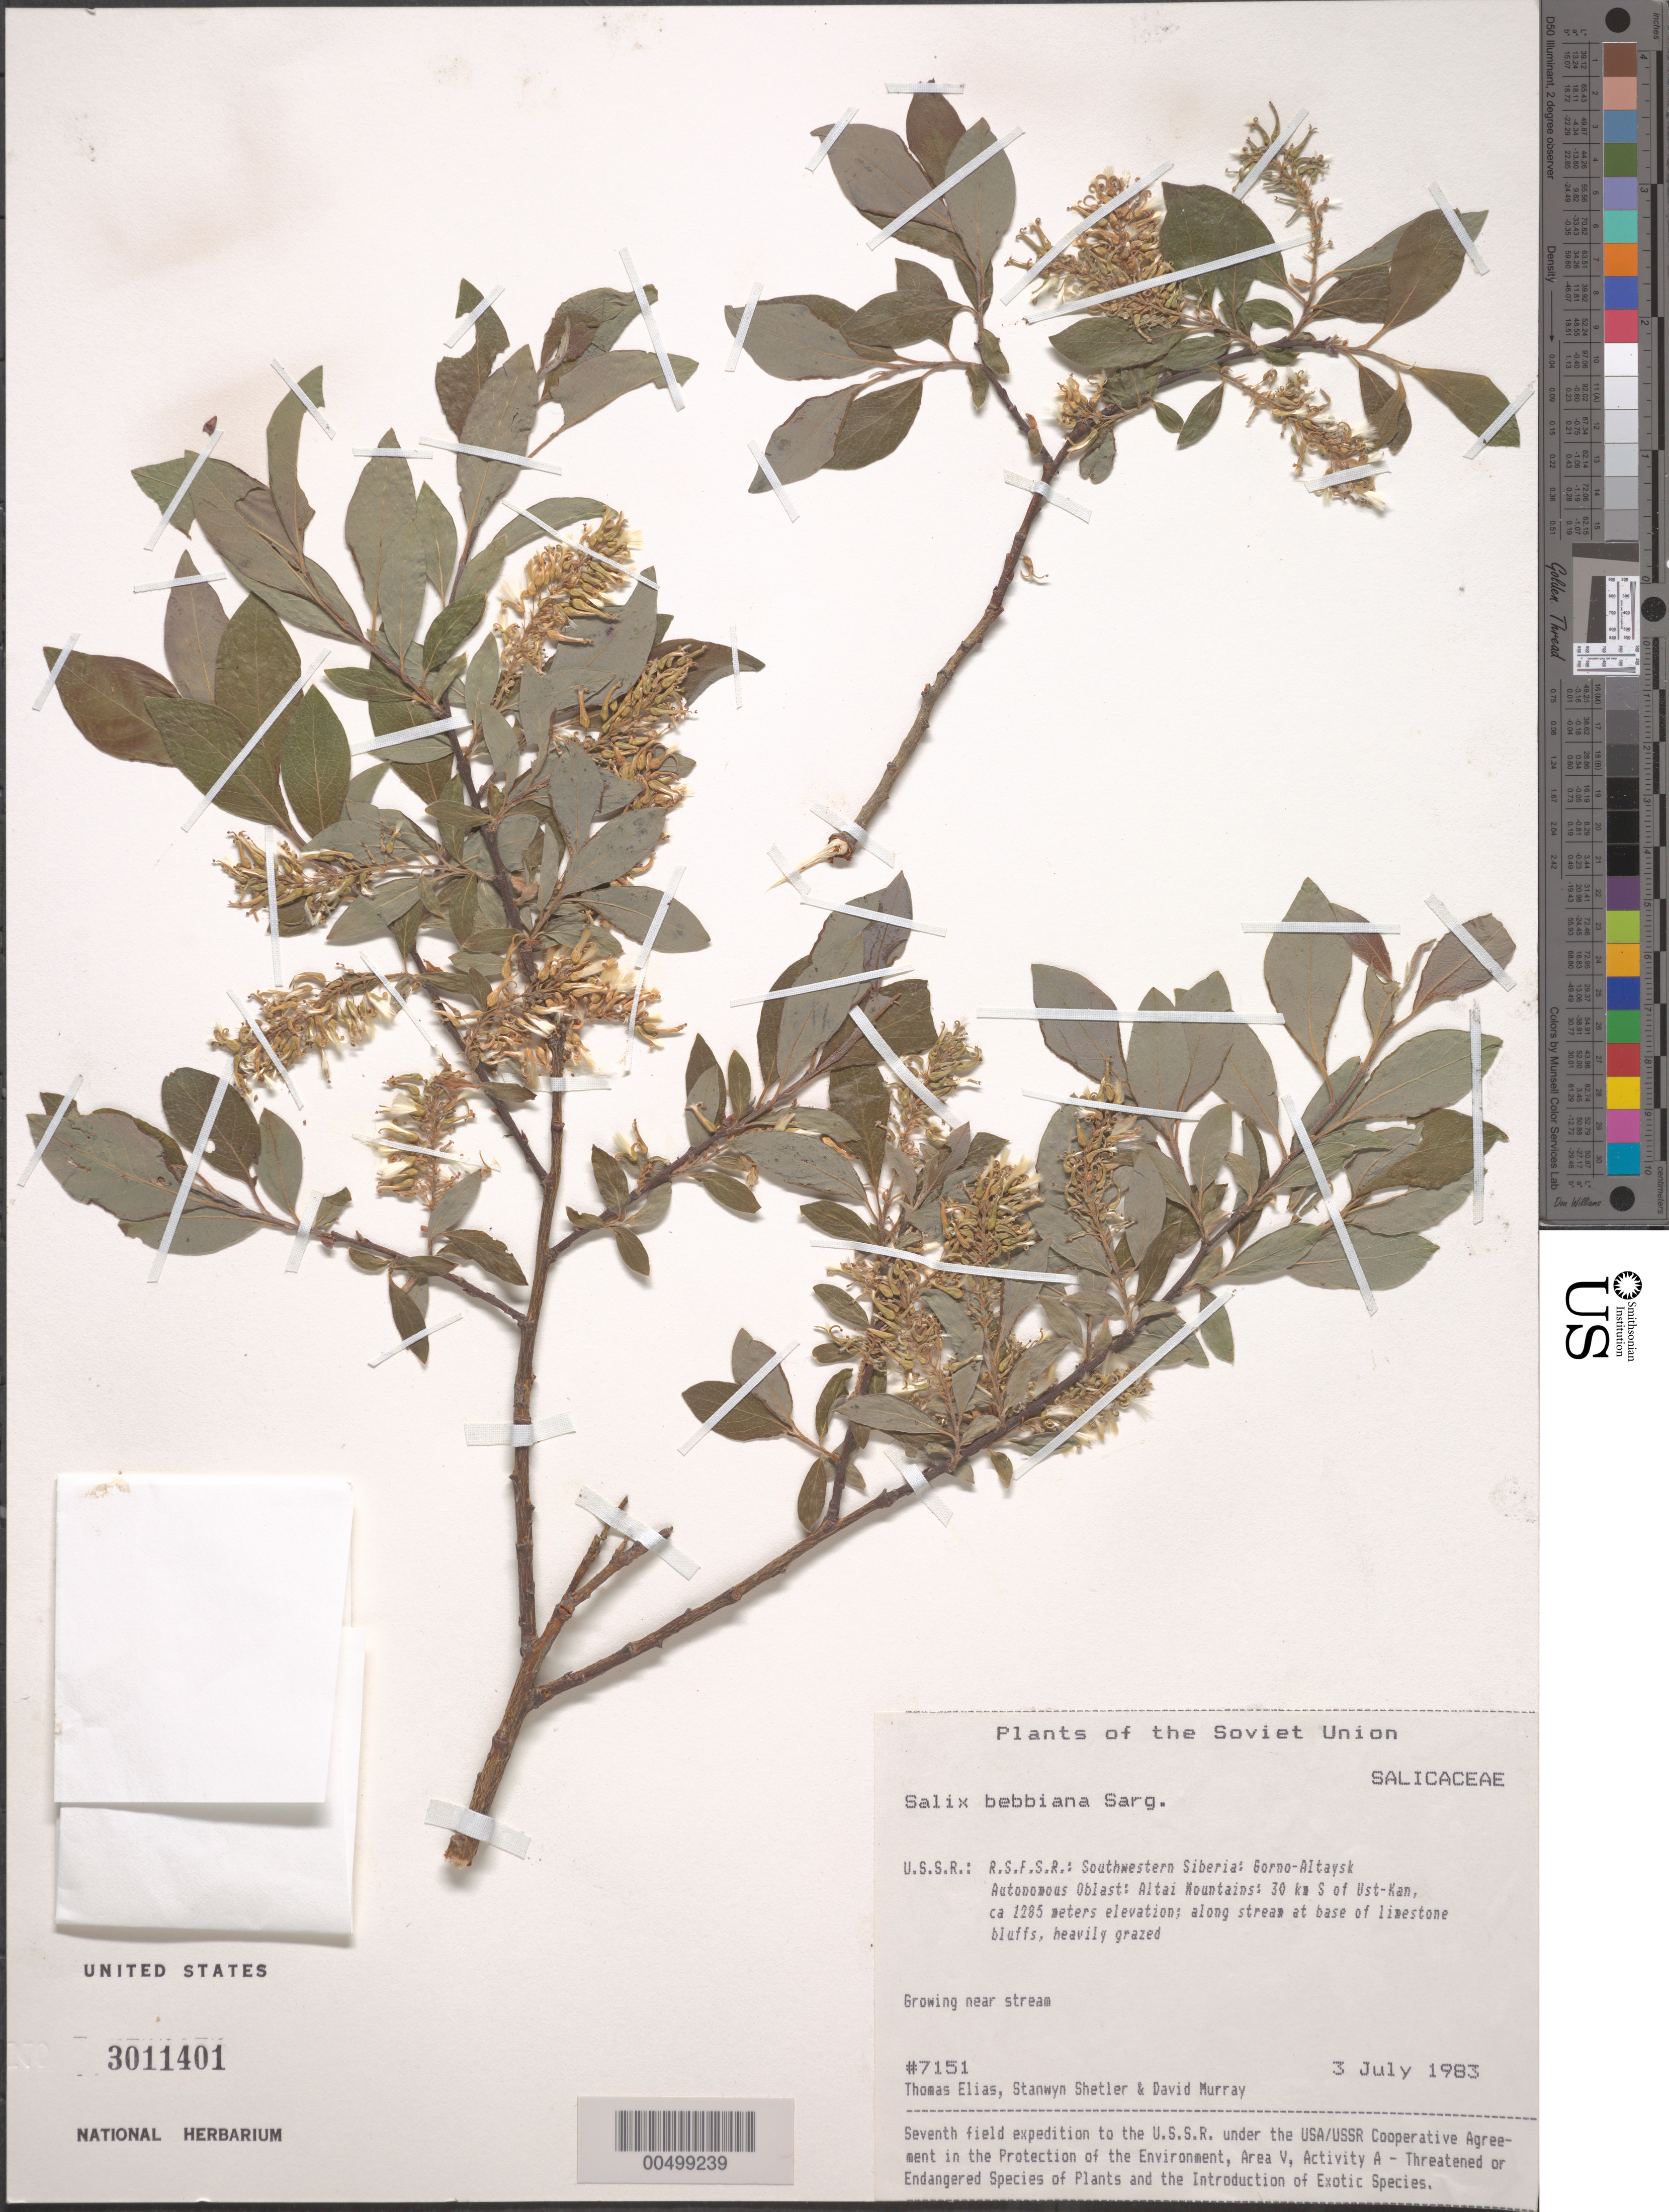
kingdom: Plantae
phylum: Tracheophyta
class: Magnoliopsida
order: Malpighiales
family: Salicaceae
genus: Salix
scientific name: Salix bebbiana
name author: Sarg.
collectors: T. Elias, S. Shetler & D. F. Murray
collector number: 7151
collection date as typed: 03 Jul 1983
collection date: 1983-07-03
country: Russian Federation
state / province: Altai Republic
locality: Altai Mountains, 30 km S of Ust-Kan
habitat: growing near stream, at base of limestone bluffs, heavily grazed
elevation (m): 1285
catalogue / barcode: US 3011401